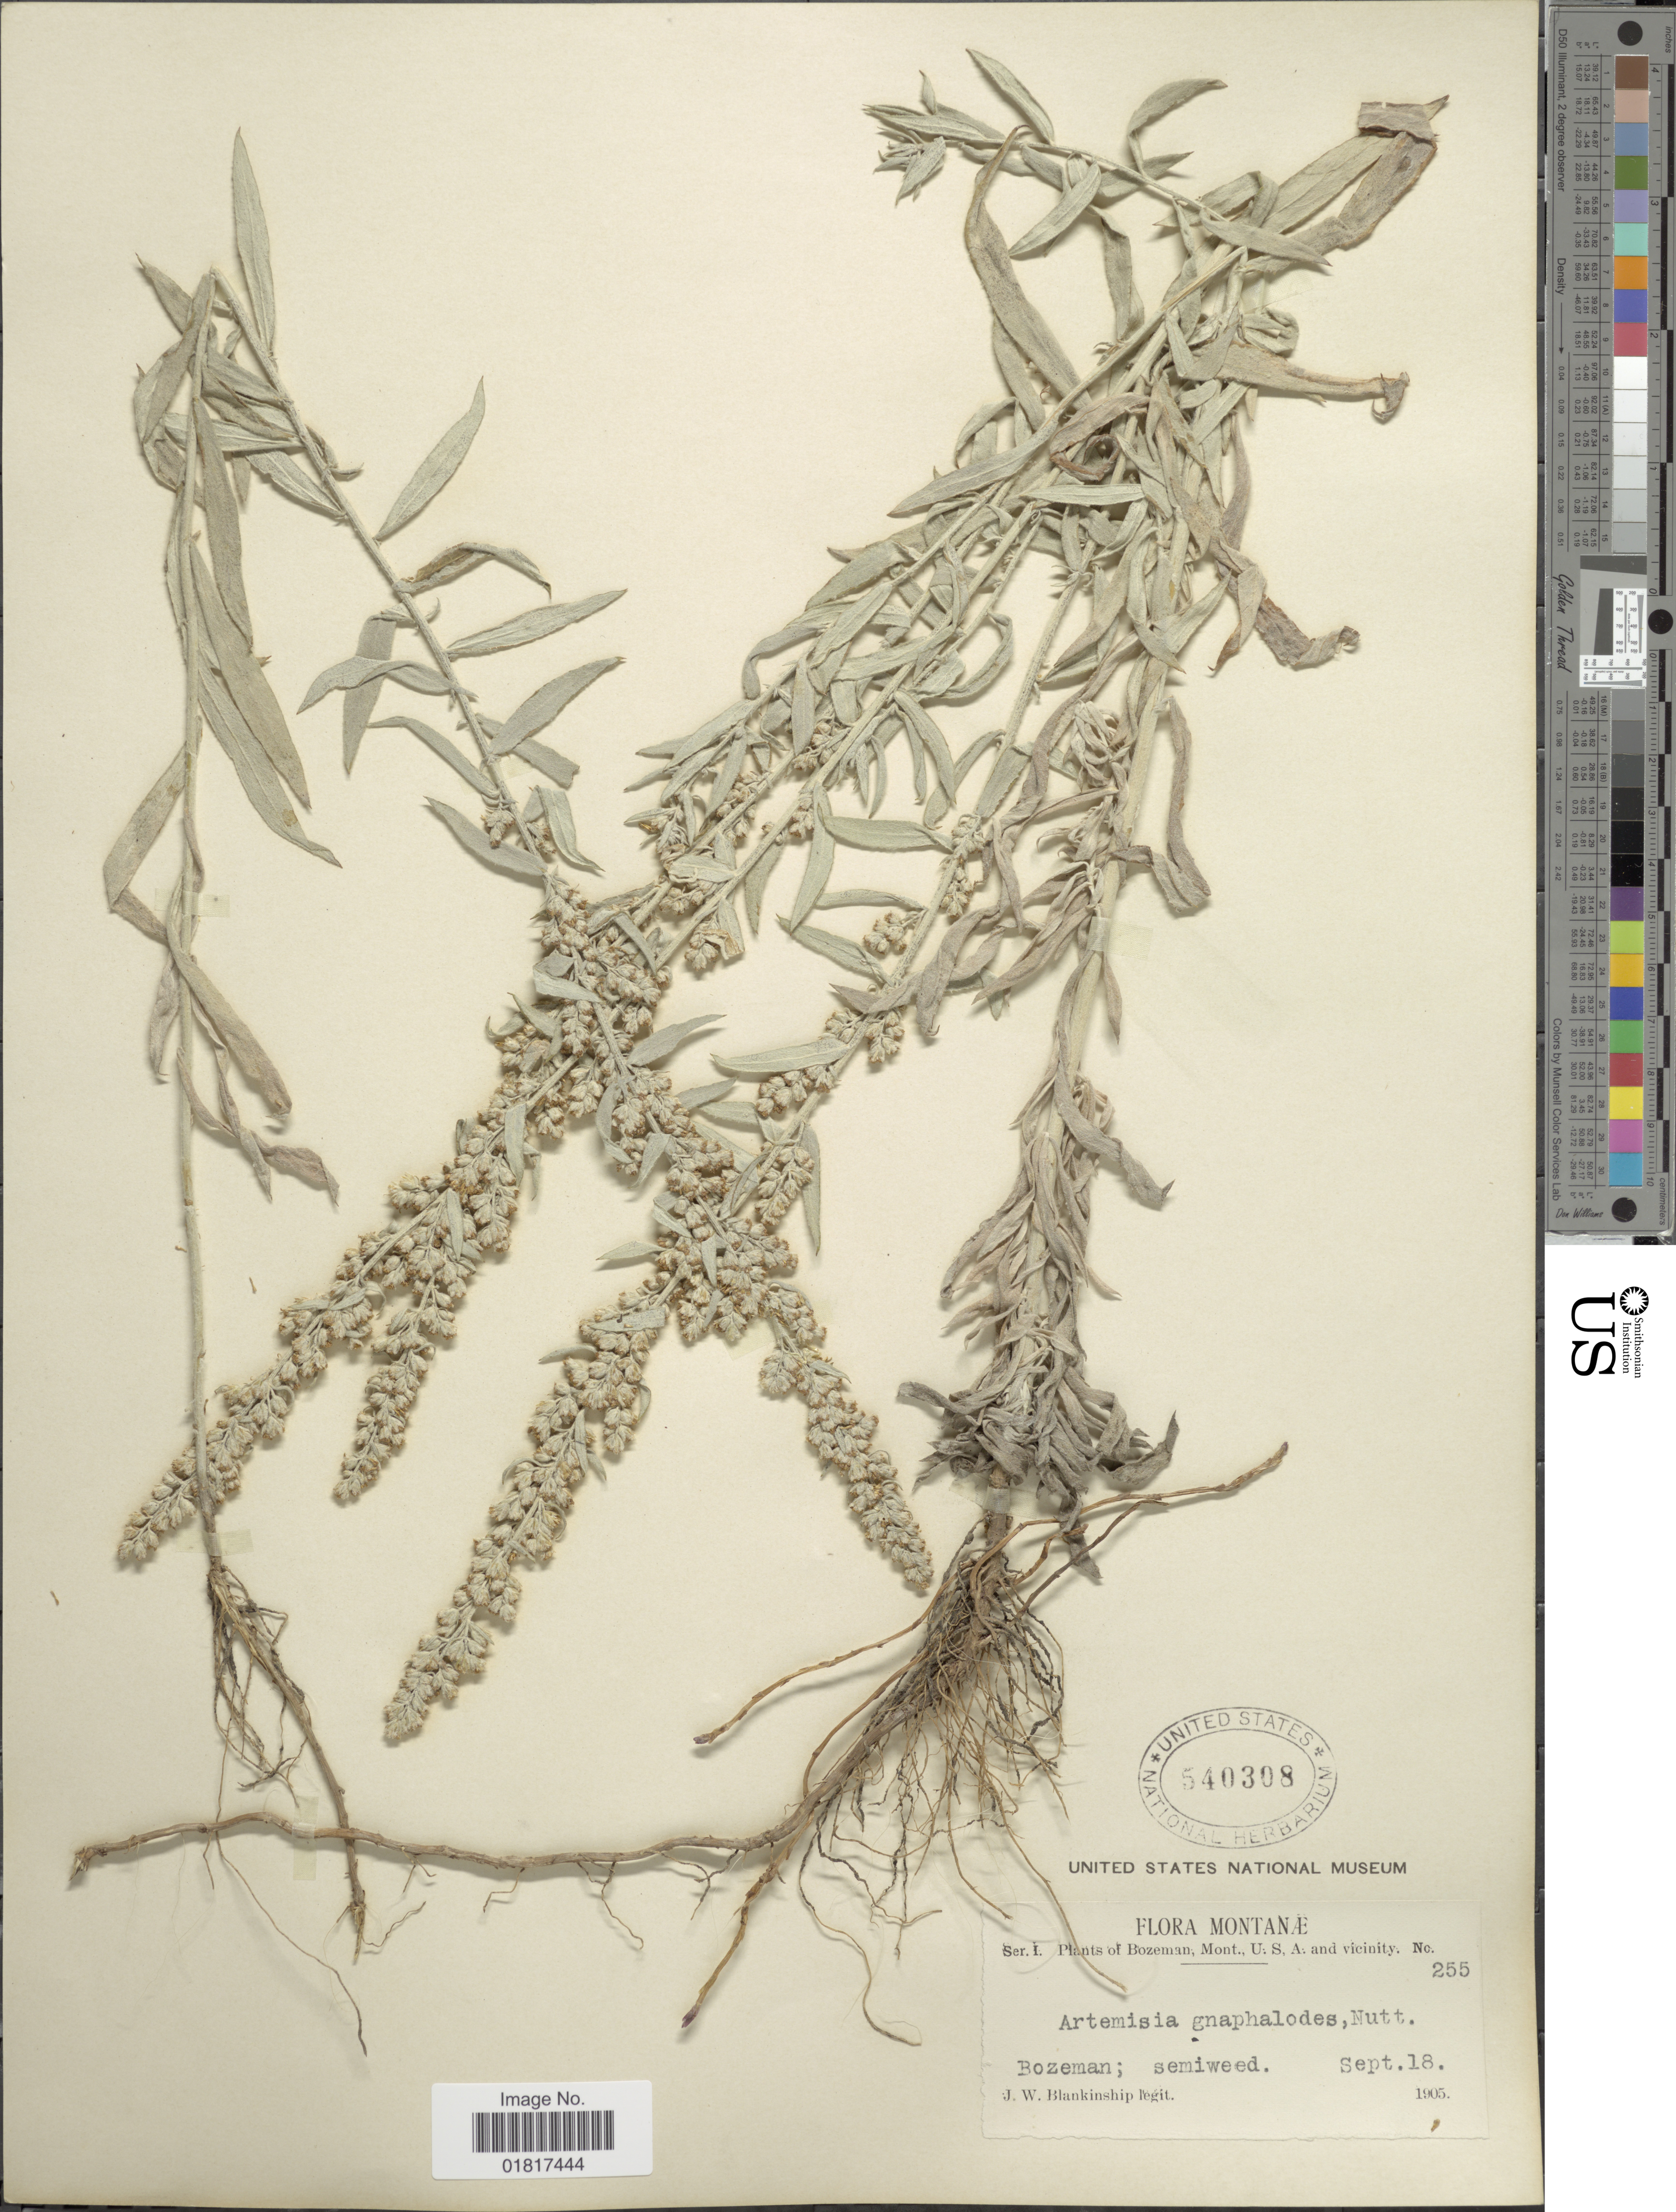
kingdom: Plantae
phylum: Tracheophyta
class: Magnoliopsida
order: Asterales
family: Asteraceae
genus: Artemisia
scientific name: Artemisia sp.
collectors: J. W. Blankinship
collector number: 255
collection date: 1908-09-18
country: United States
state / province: Montana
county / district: Gallatin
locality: Bozeman, semiweed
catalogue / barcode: US 540308